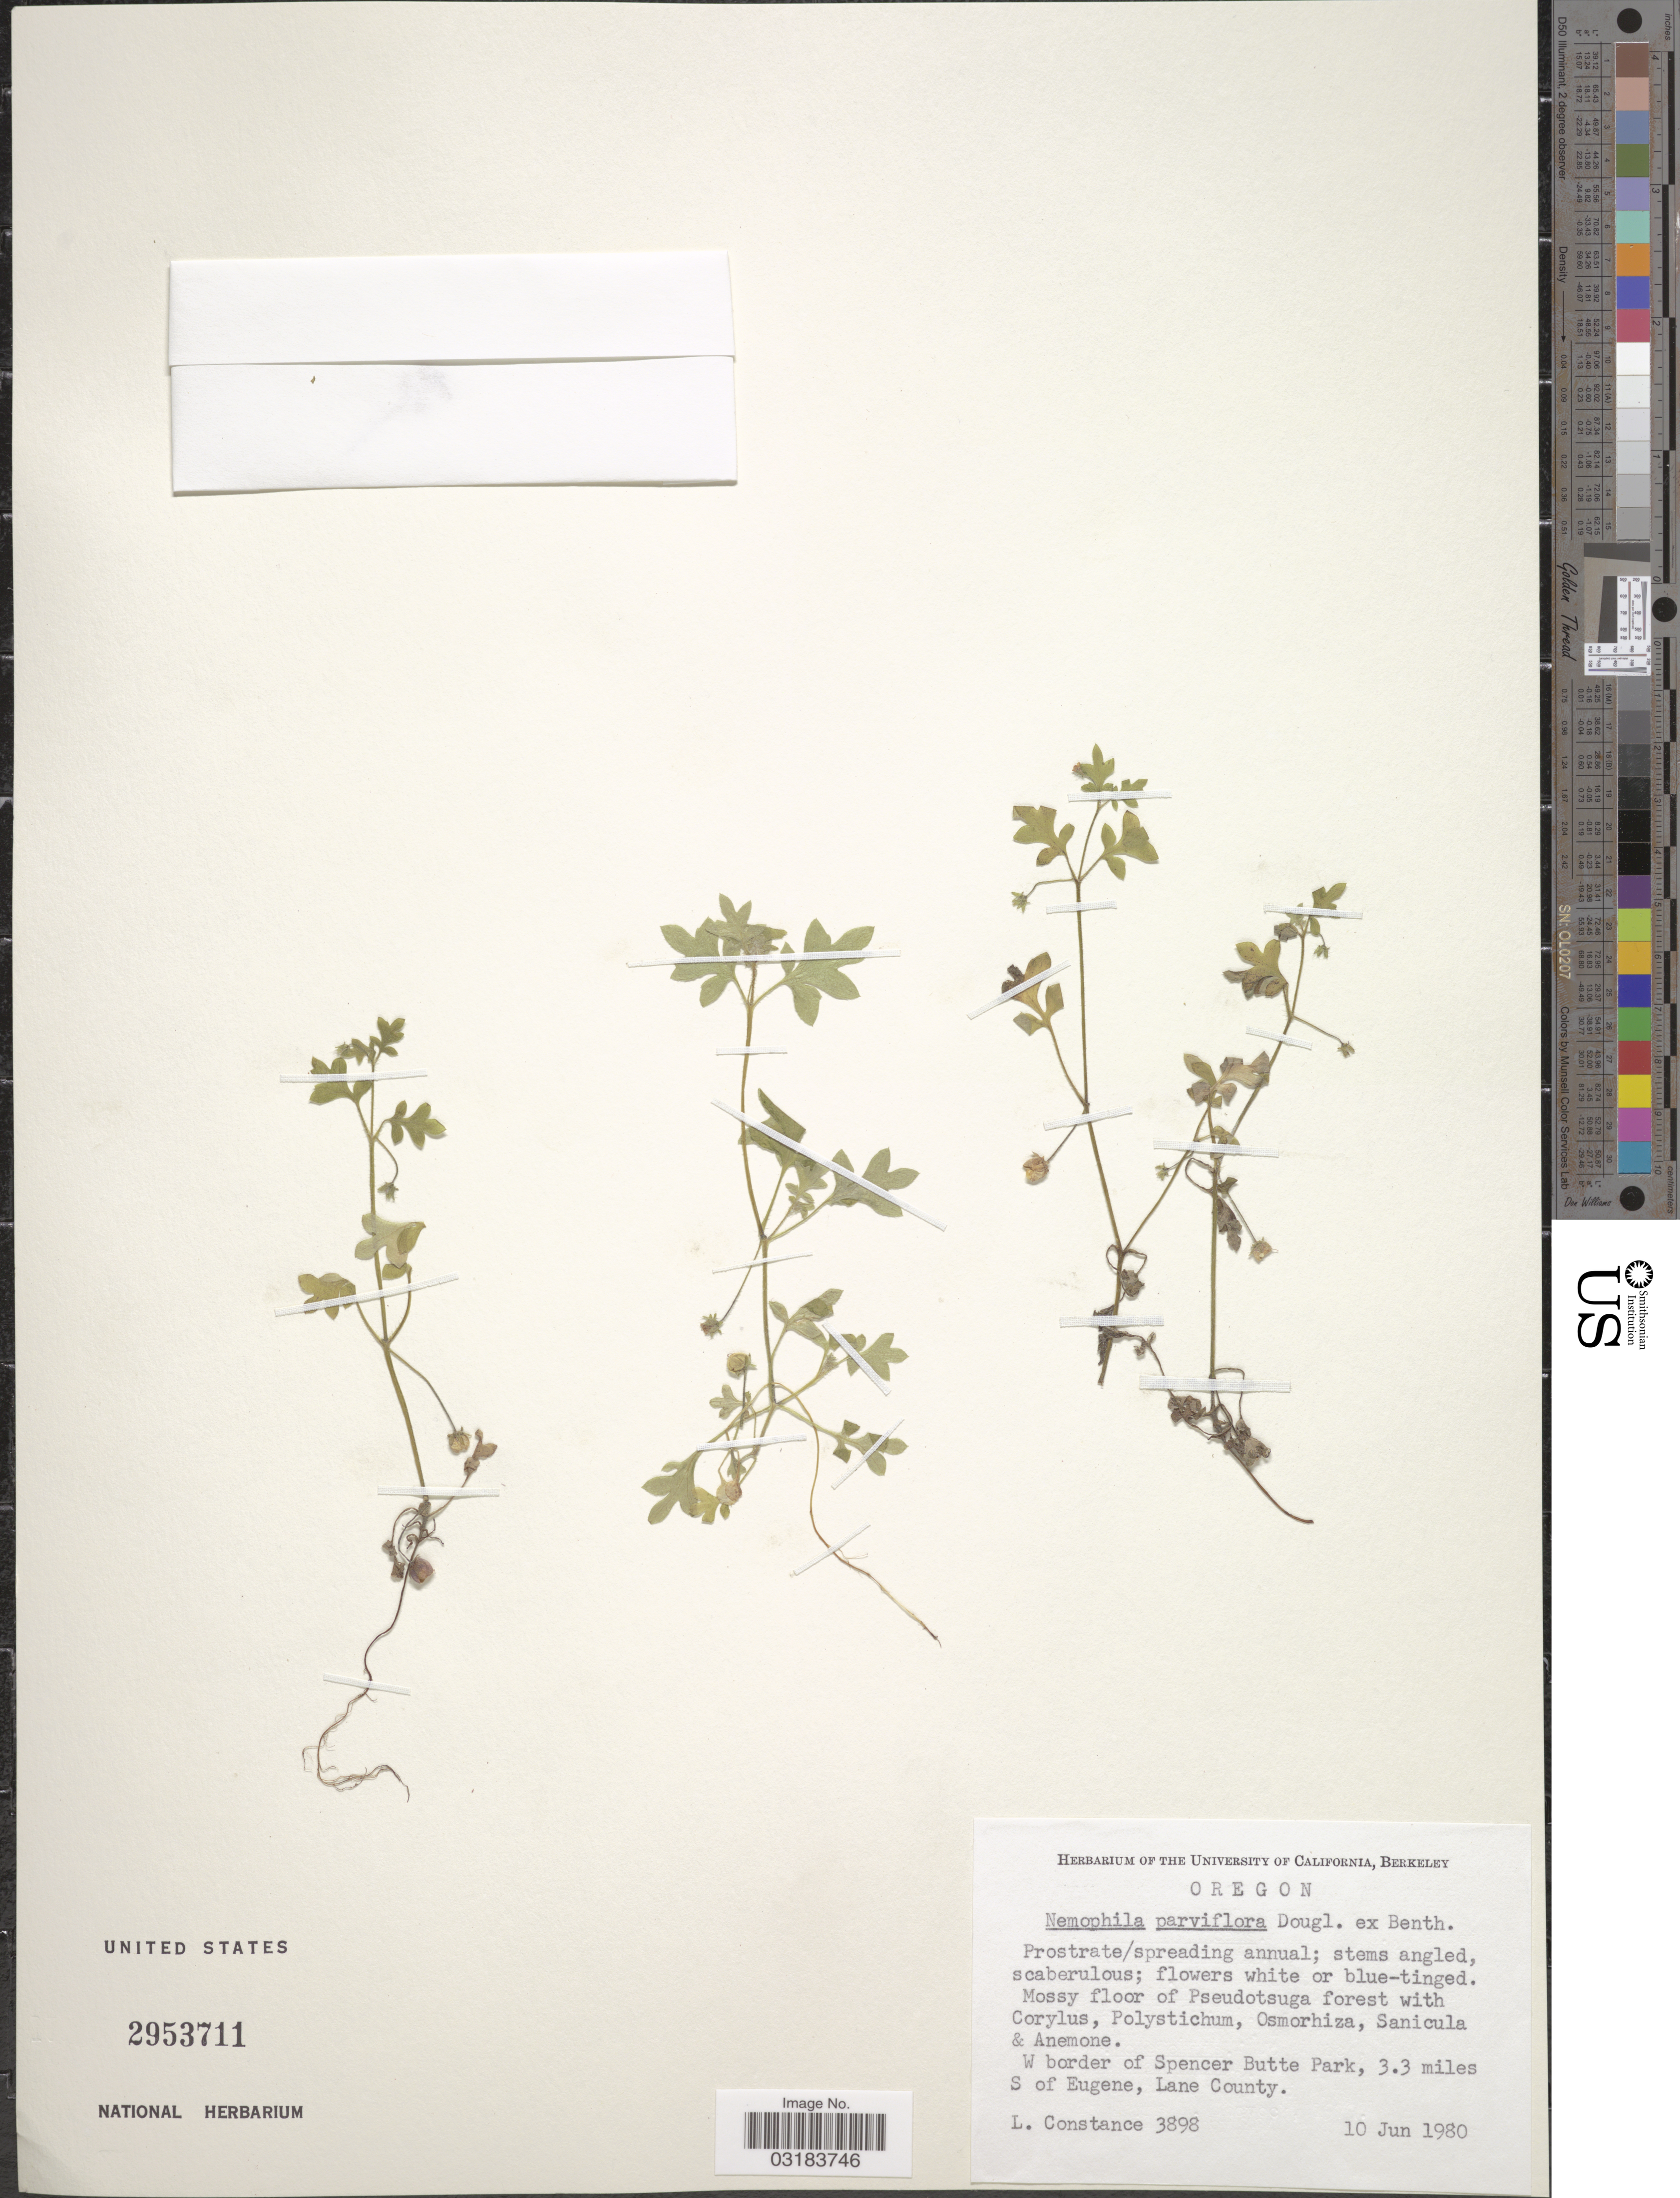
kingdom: Plantae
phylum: Tracheophyta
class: Magnoliopsida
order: Boraginales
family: Hydrophyllaceae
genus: Nemophila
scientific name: Nemophila parviflora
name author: Douglas ex Benth.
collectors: L. Constance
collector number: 3898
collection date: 1980-06-10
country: United States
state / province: Oregon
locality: W border of Spencer Butte Park, 3.3 miles S of Eugene, Lane County.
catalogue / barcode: US 2953711